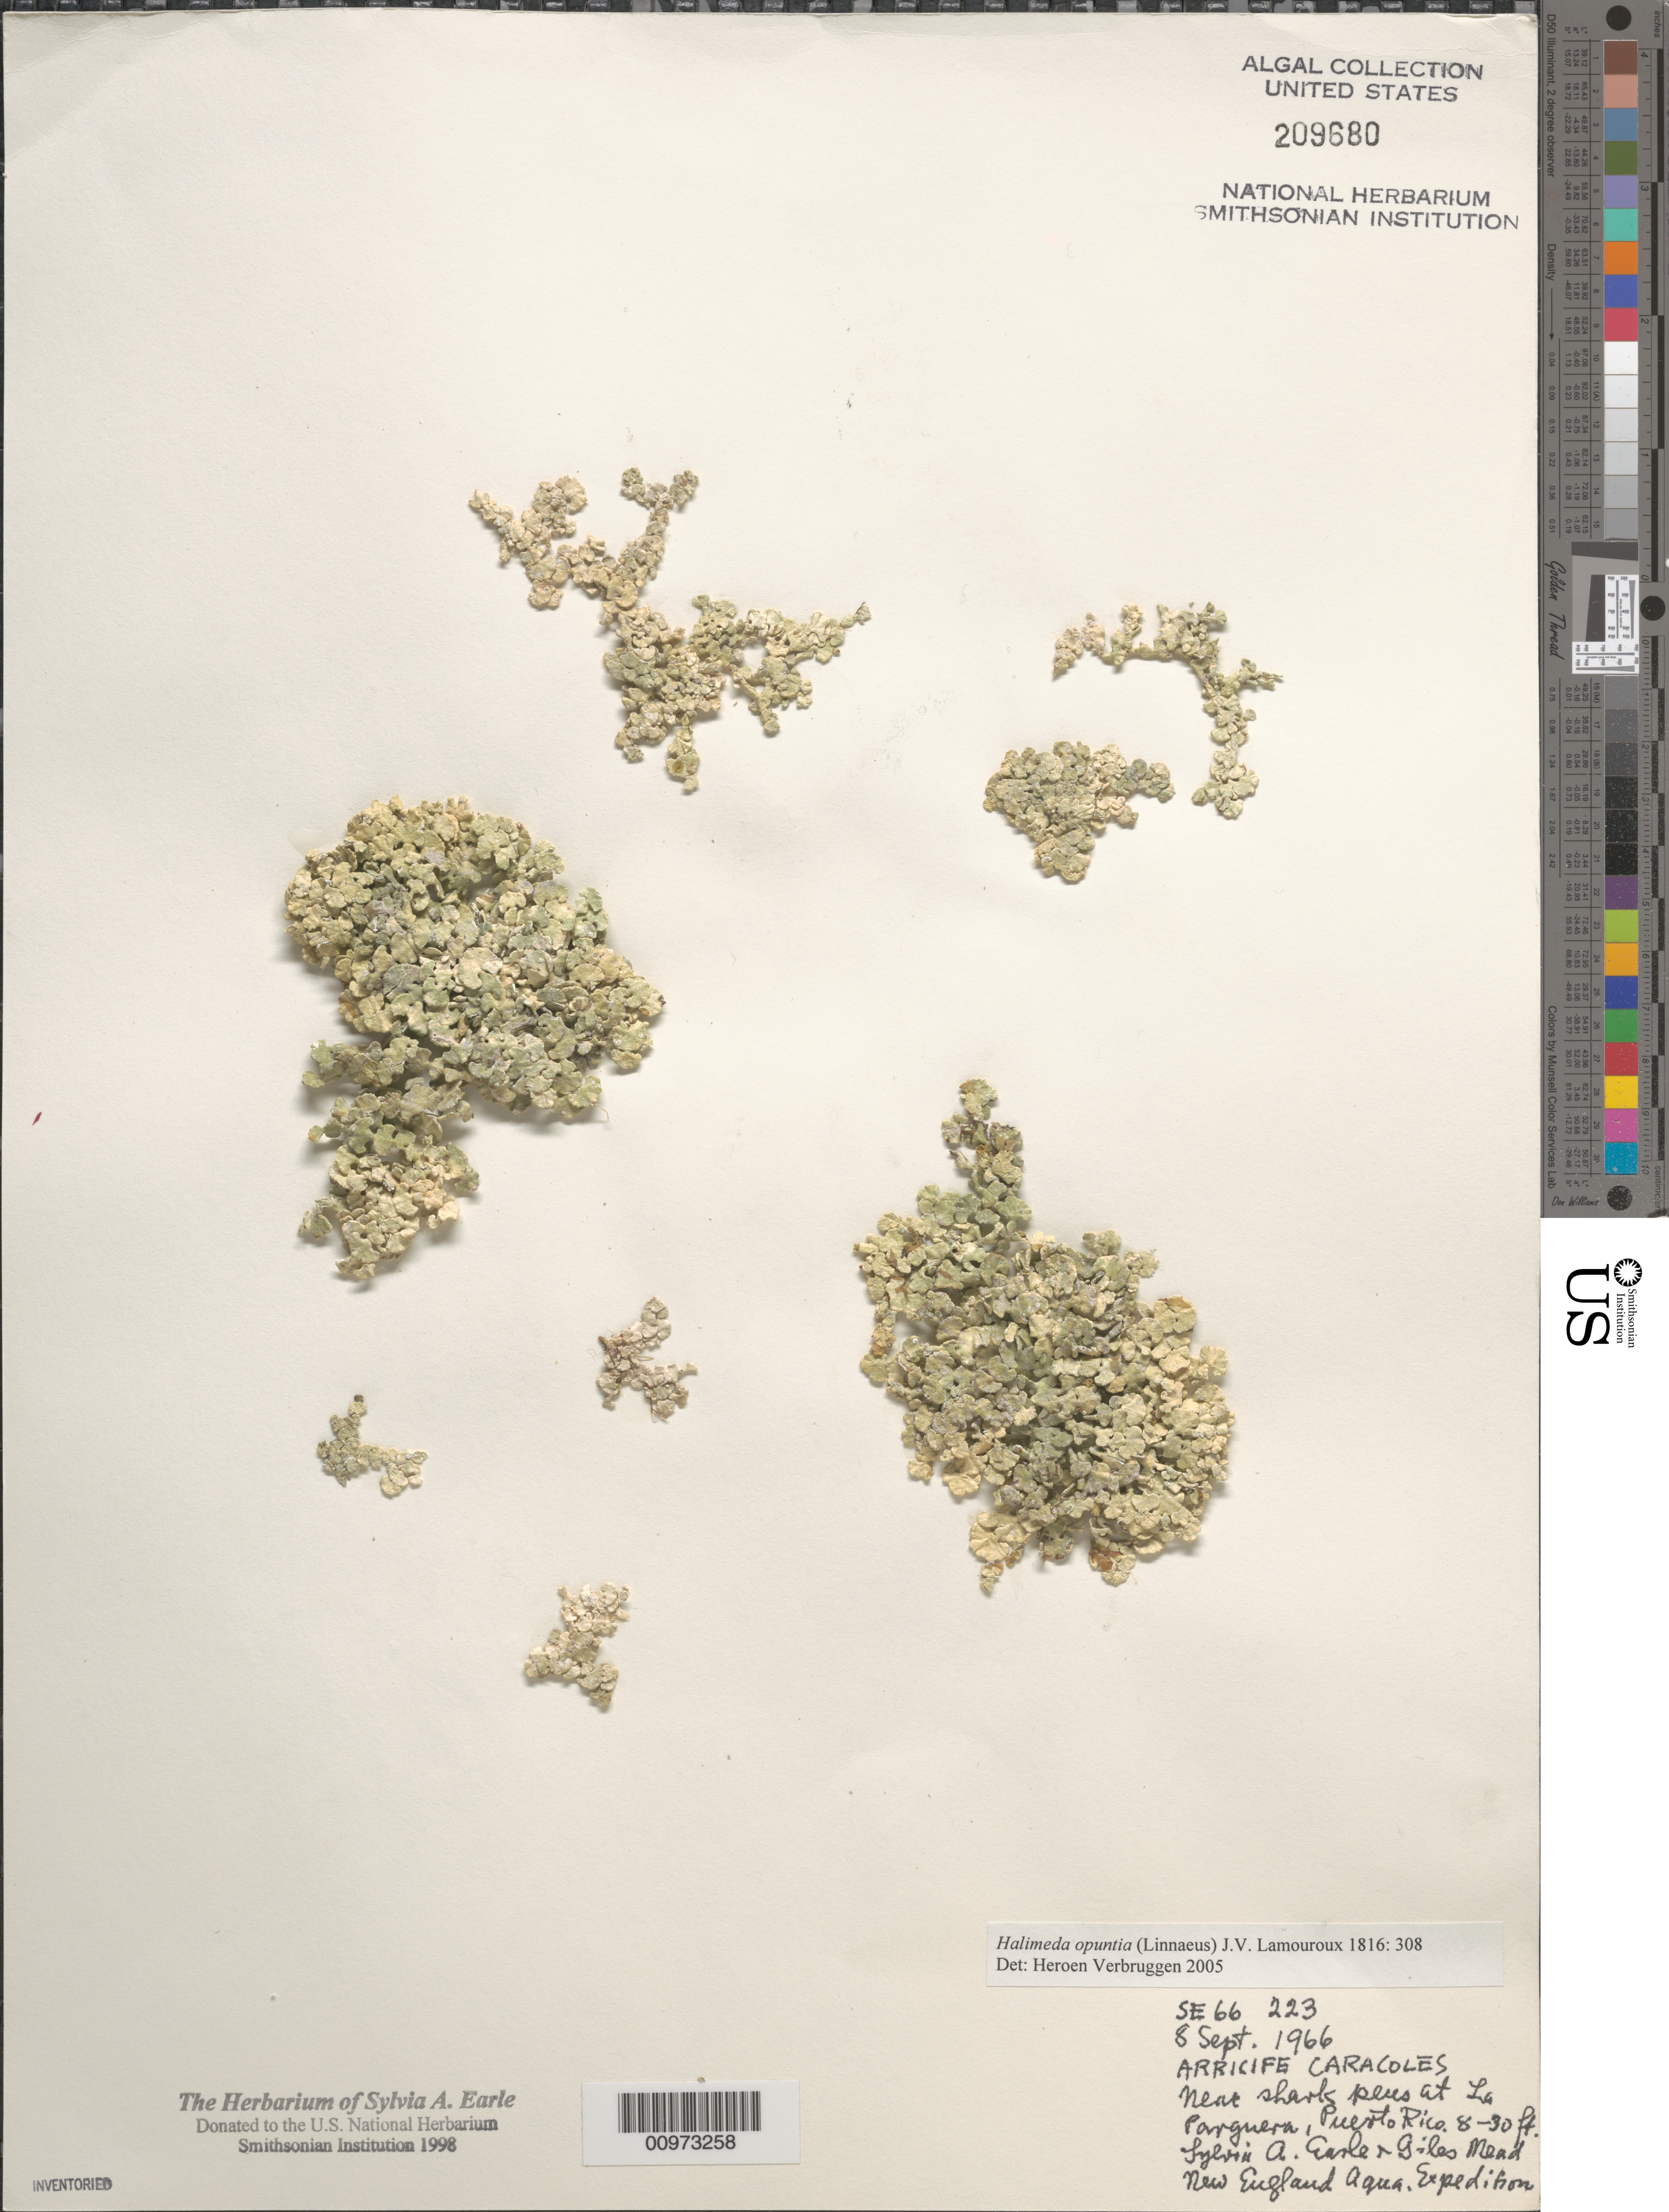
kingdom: Plantae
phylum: Chlorophyta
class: Ulvophyceae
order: Bryopsidales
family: Halimedaceae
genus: Halimeda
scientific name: Halimeda opuntia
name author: (L.) J.V.Lamouroux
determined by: Verbruggen, H.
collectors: S. A. Earle & G. W. Mead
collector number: SE 66223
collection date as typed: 08 Sep 1966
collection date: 1966-09-08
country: Puerto Rico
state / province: Lajas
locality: Arrecife Caracoles, near La Parguera Shark Pens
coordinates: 17 58.200'N, 67 2.000'W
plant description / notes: New England Aquarium Expedition to Puerto Rico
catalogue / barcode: US 209680